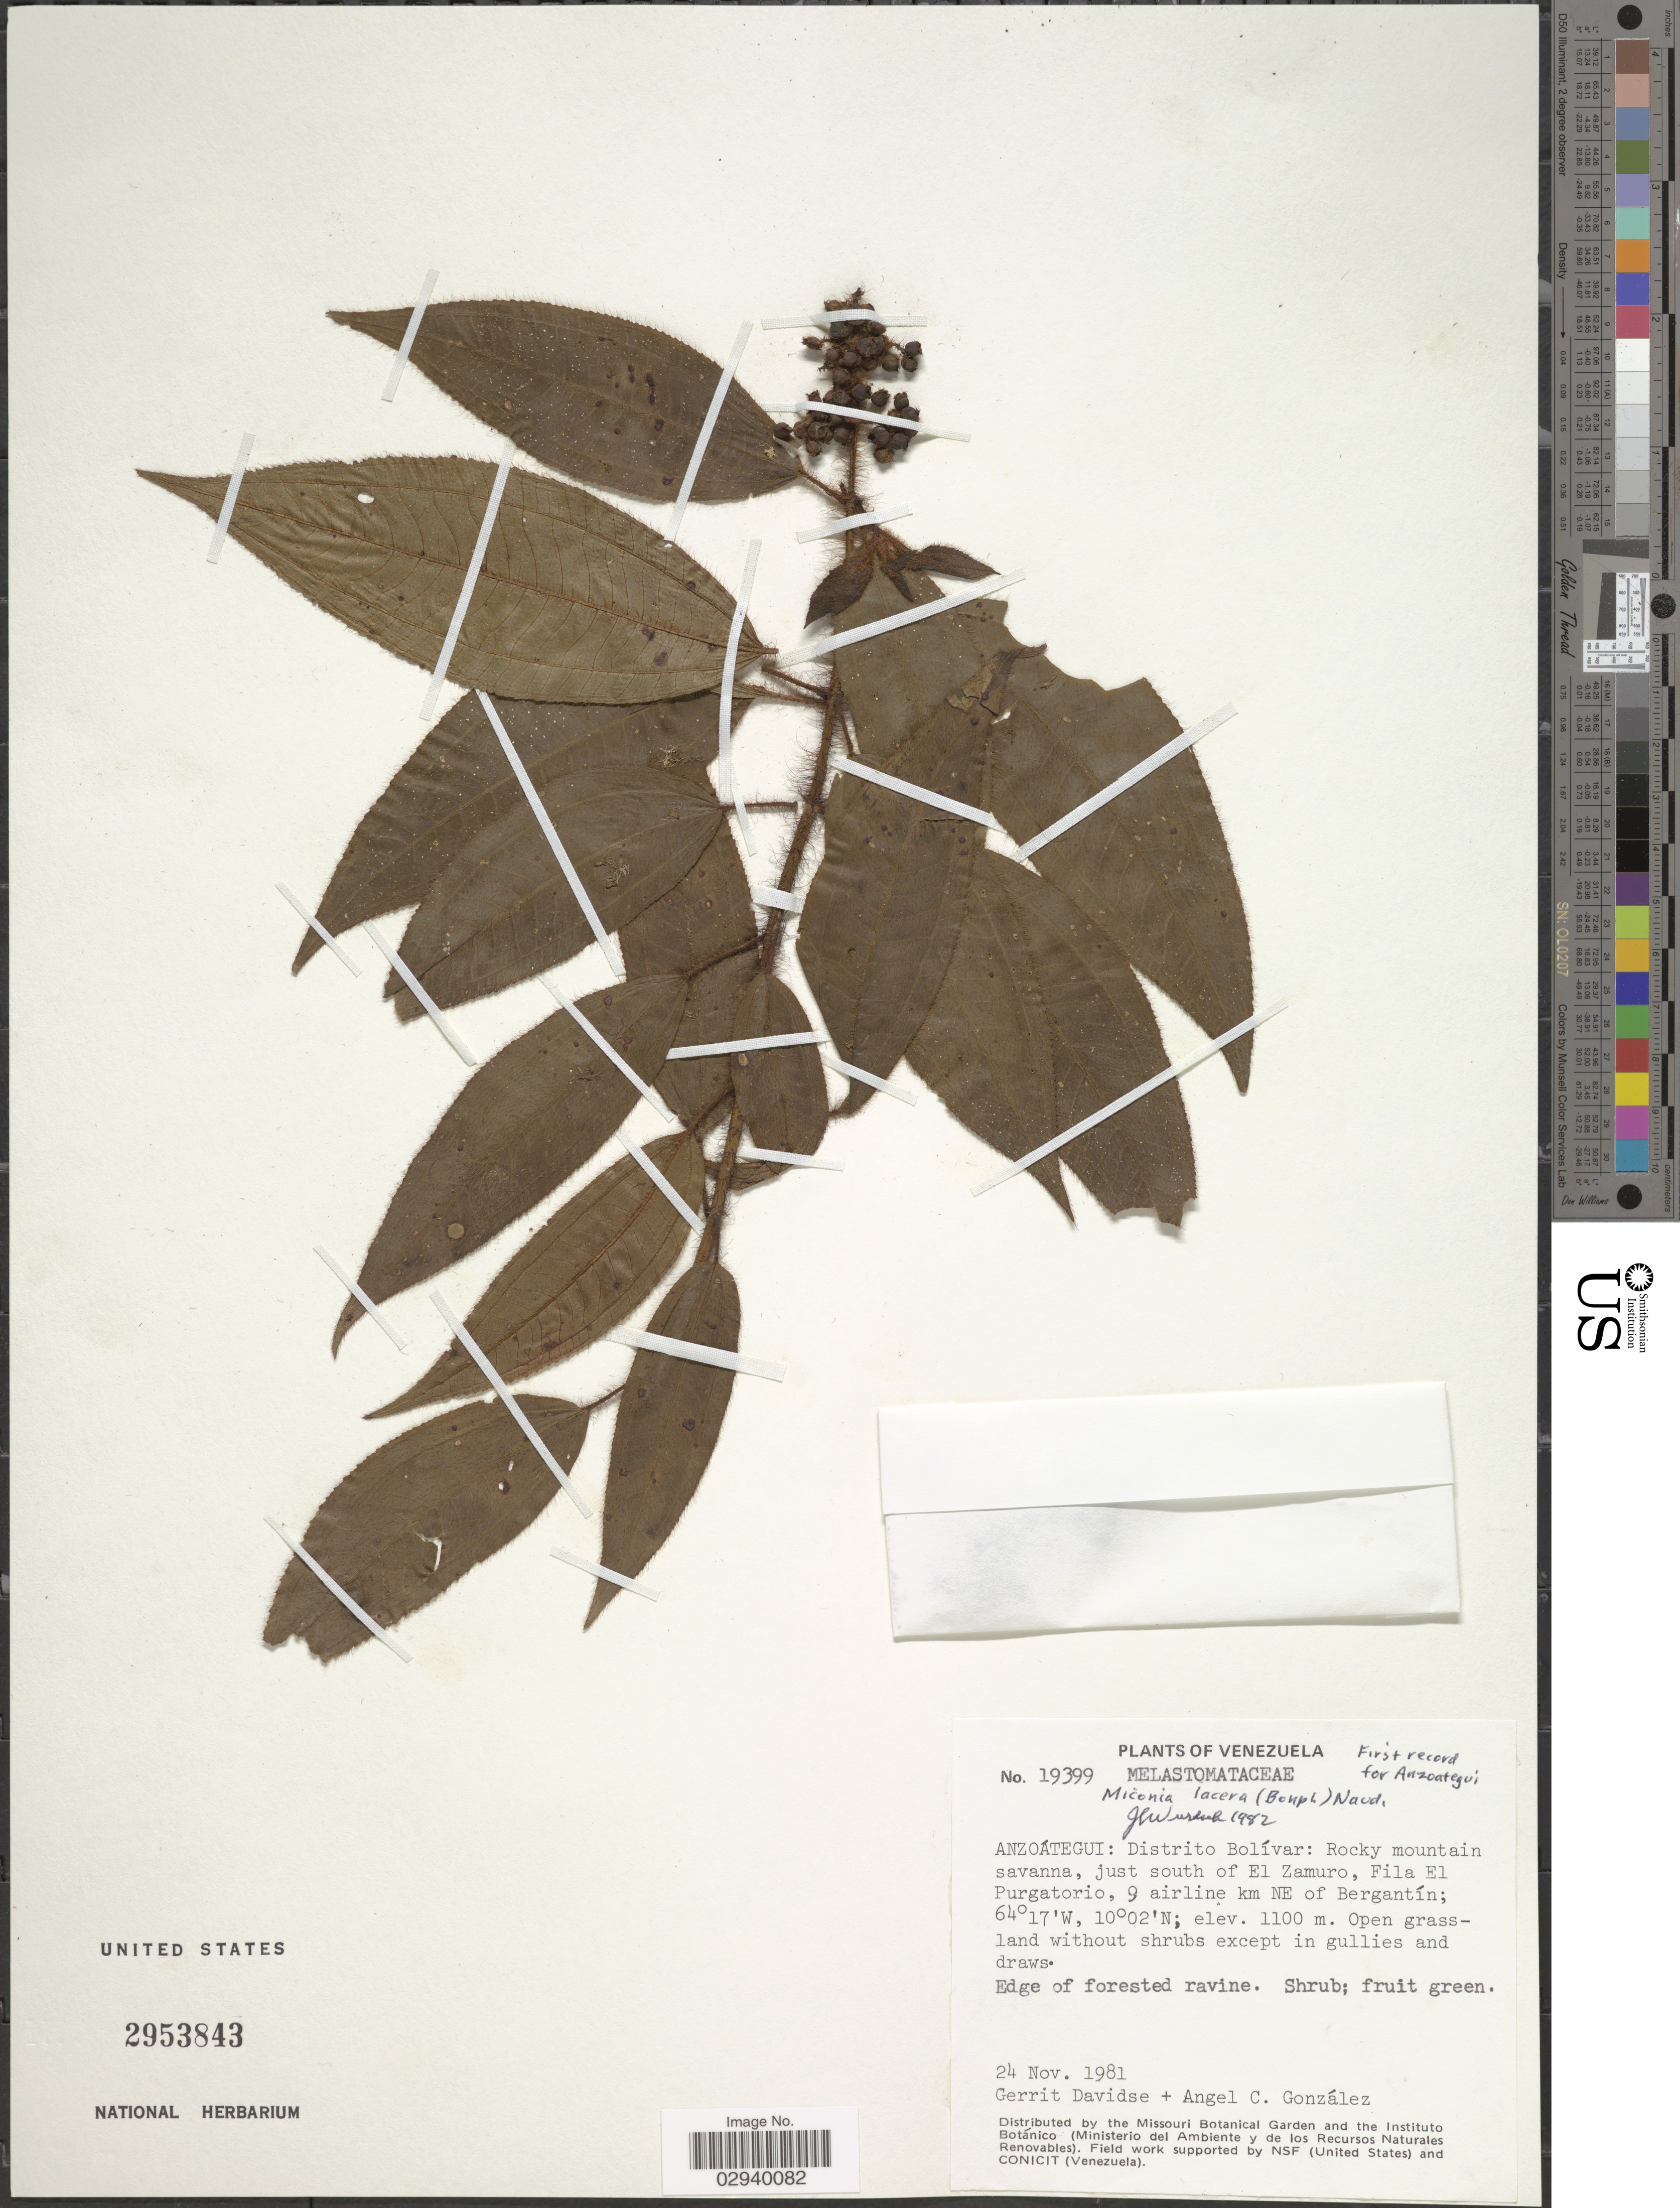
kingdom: Plantae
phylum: Tracheophyta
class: Magnoliopsida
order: Myrtales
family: Melastomataceae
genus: Miconia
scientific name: Miconia lacera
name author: (Bonpl.) Naudin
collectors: G. Davidse & A. C. González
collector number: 19399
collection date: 1981-11-24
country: Venezuela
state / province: Anzoategui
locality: Distrito Bolívar: Rocky mountain savanna, just south of El Zamuro, Fila El Purgatorio, 9 airline km NE of Bergantín.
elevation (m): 1100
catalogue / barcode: US 2953843